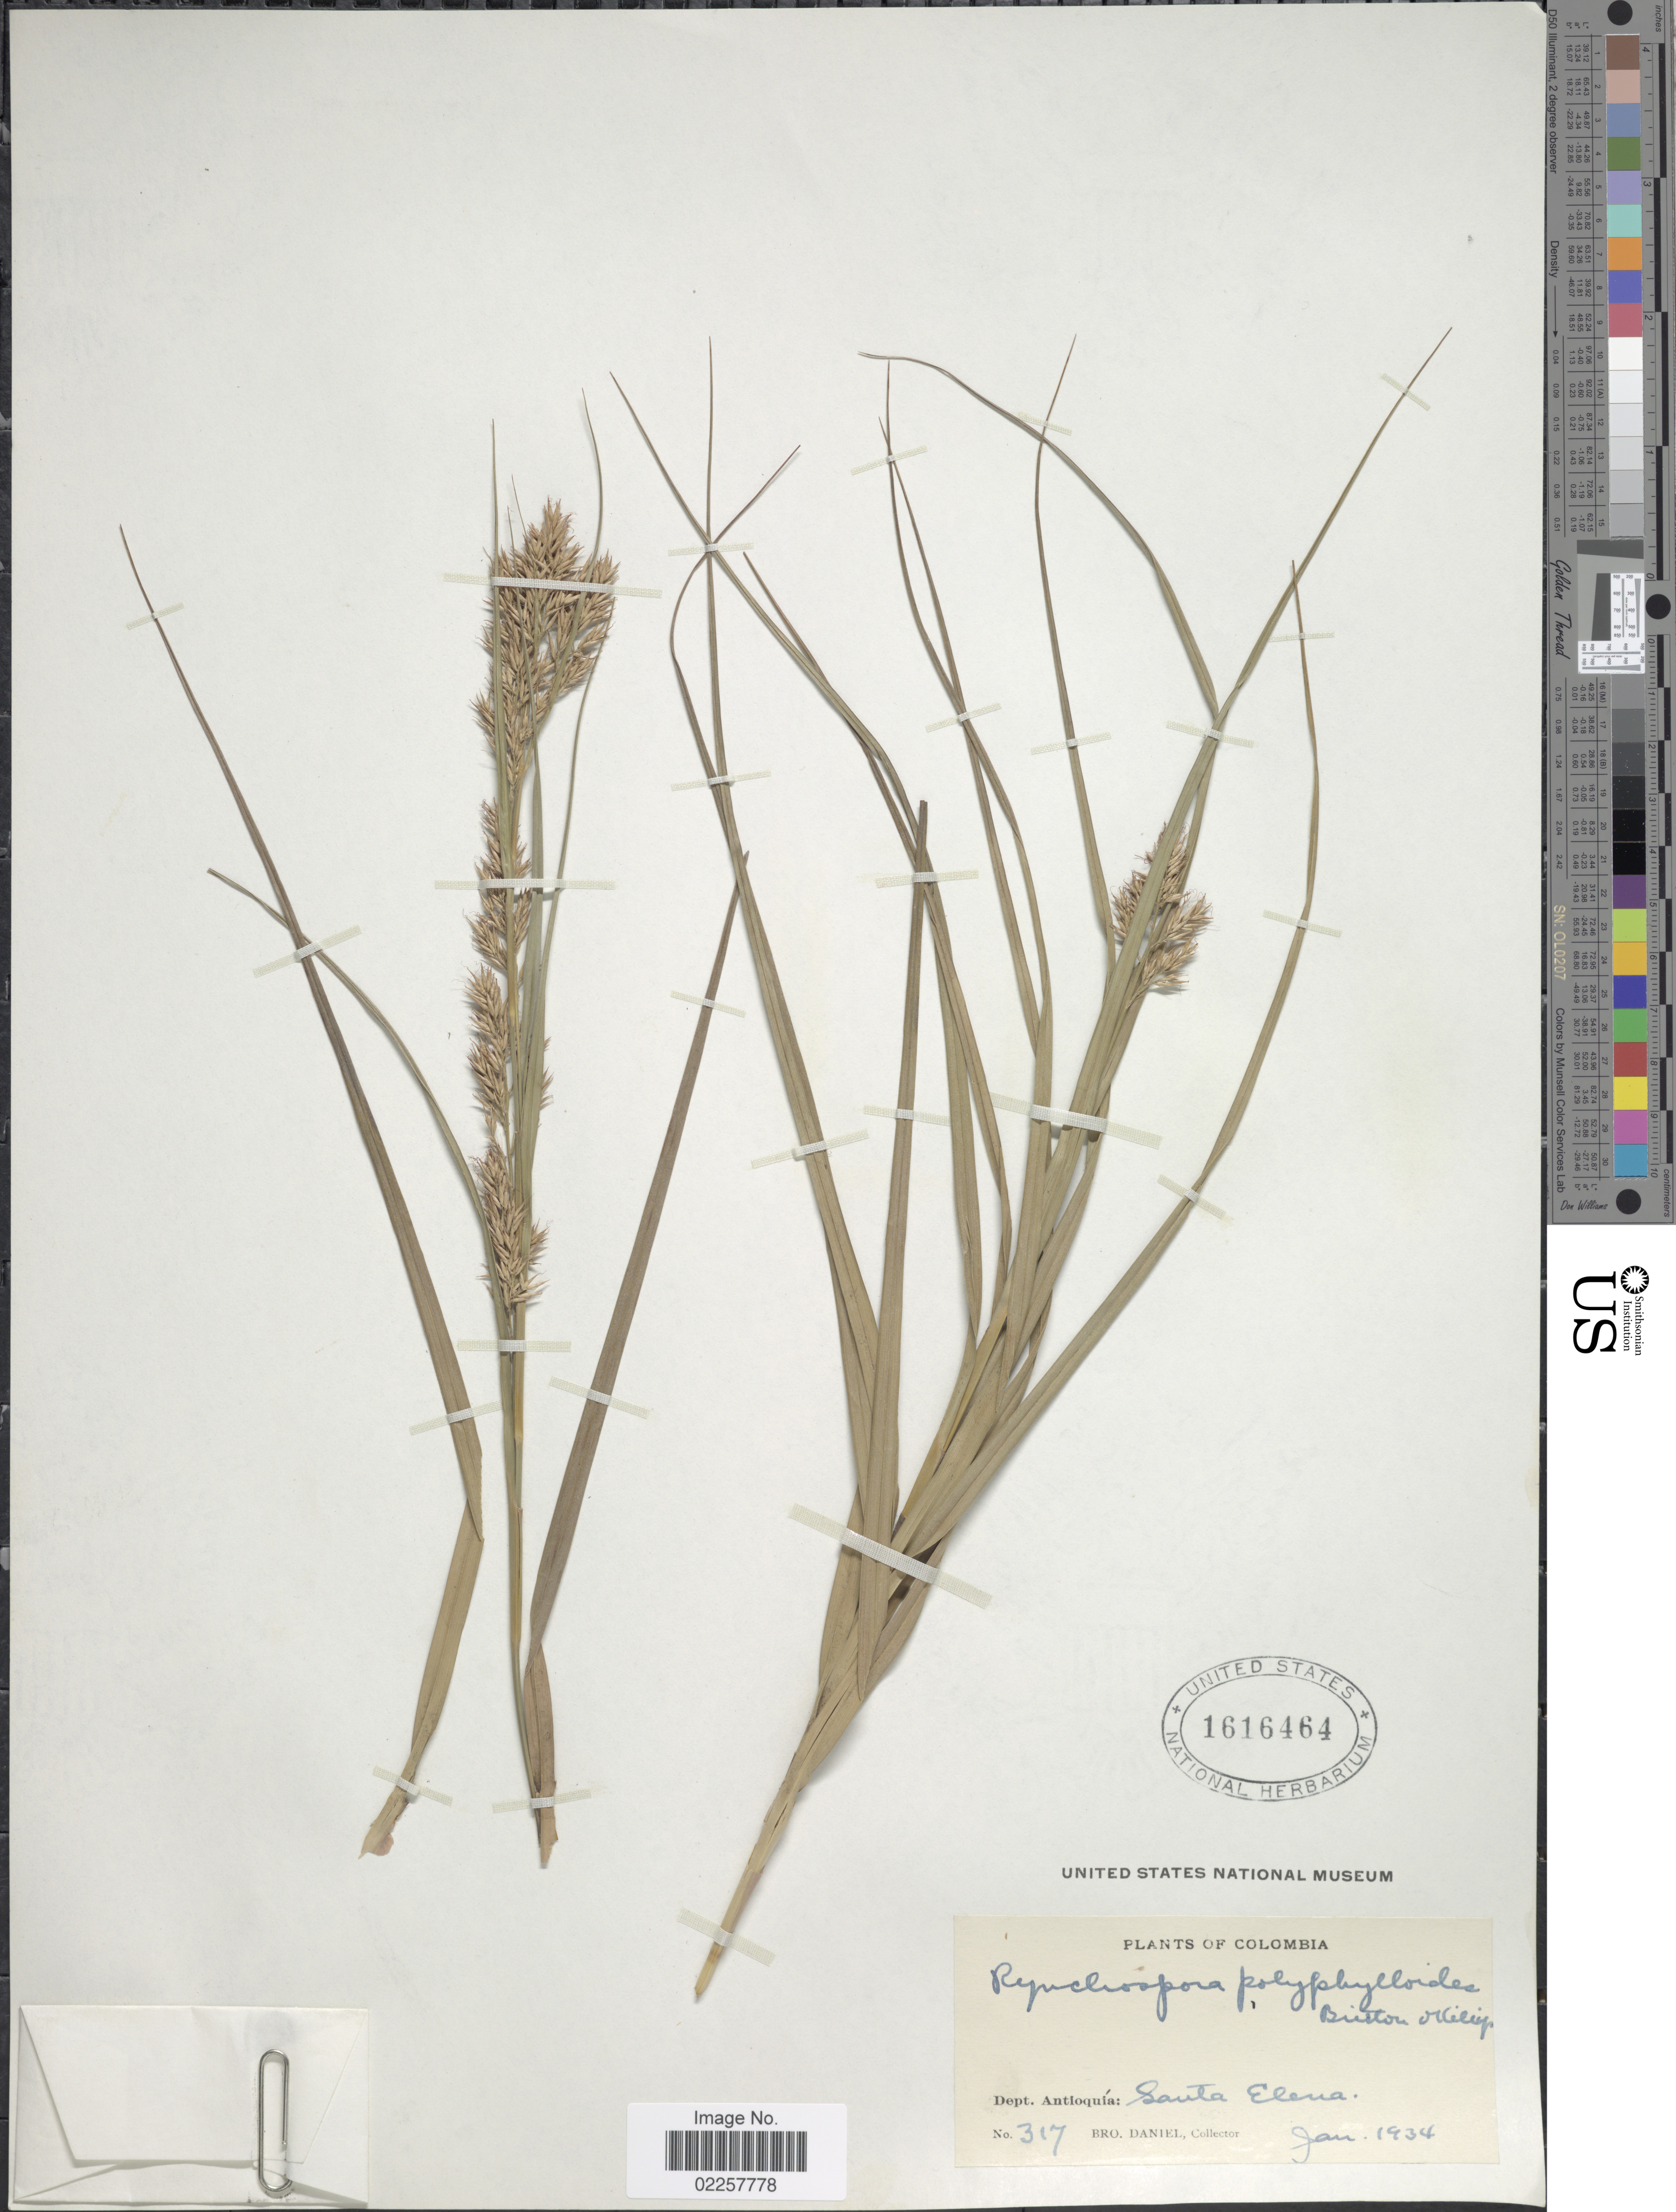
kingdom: Plantae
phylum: Tracheophyta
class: Liliopsida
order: Poales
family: Cyperaceae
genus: Rhynchospora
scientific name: Rhynchospora sp.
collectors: Bro. Daniel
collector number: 317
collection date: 1934-01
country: Colombia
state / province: Antioquia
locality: Santa Elena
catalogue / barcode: US 1616464